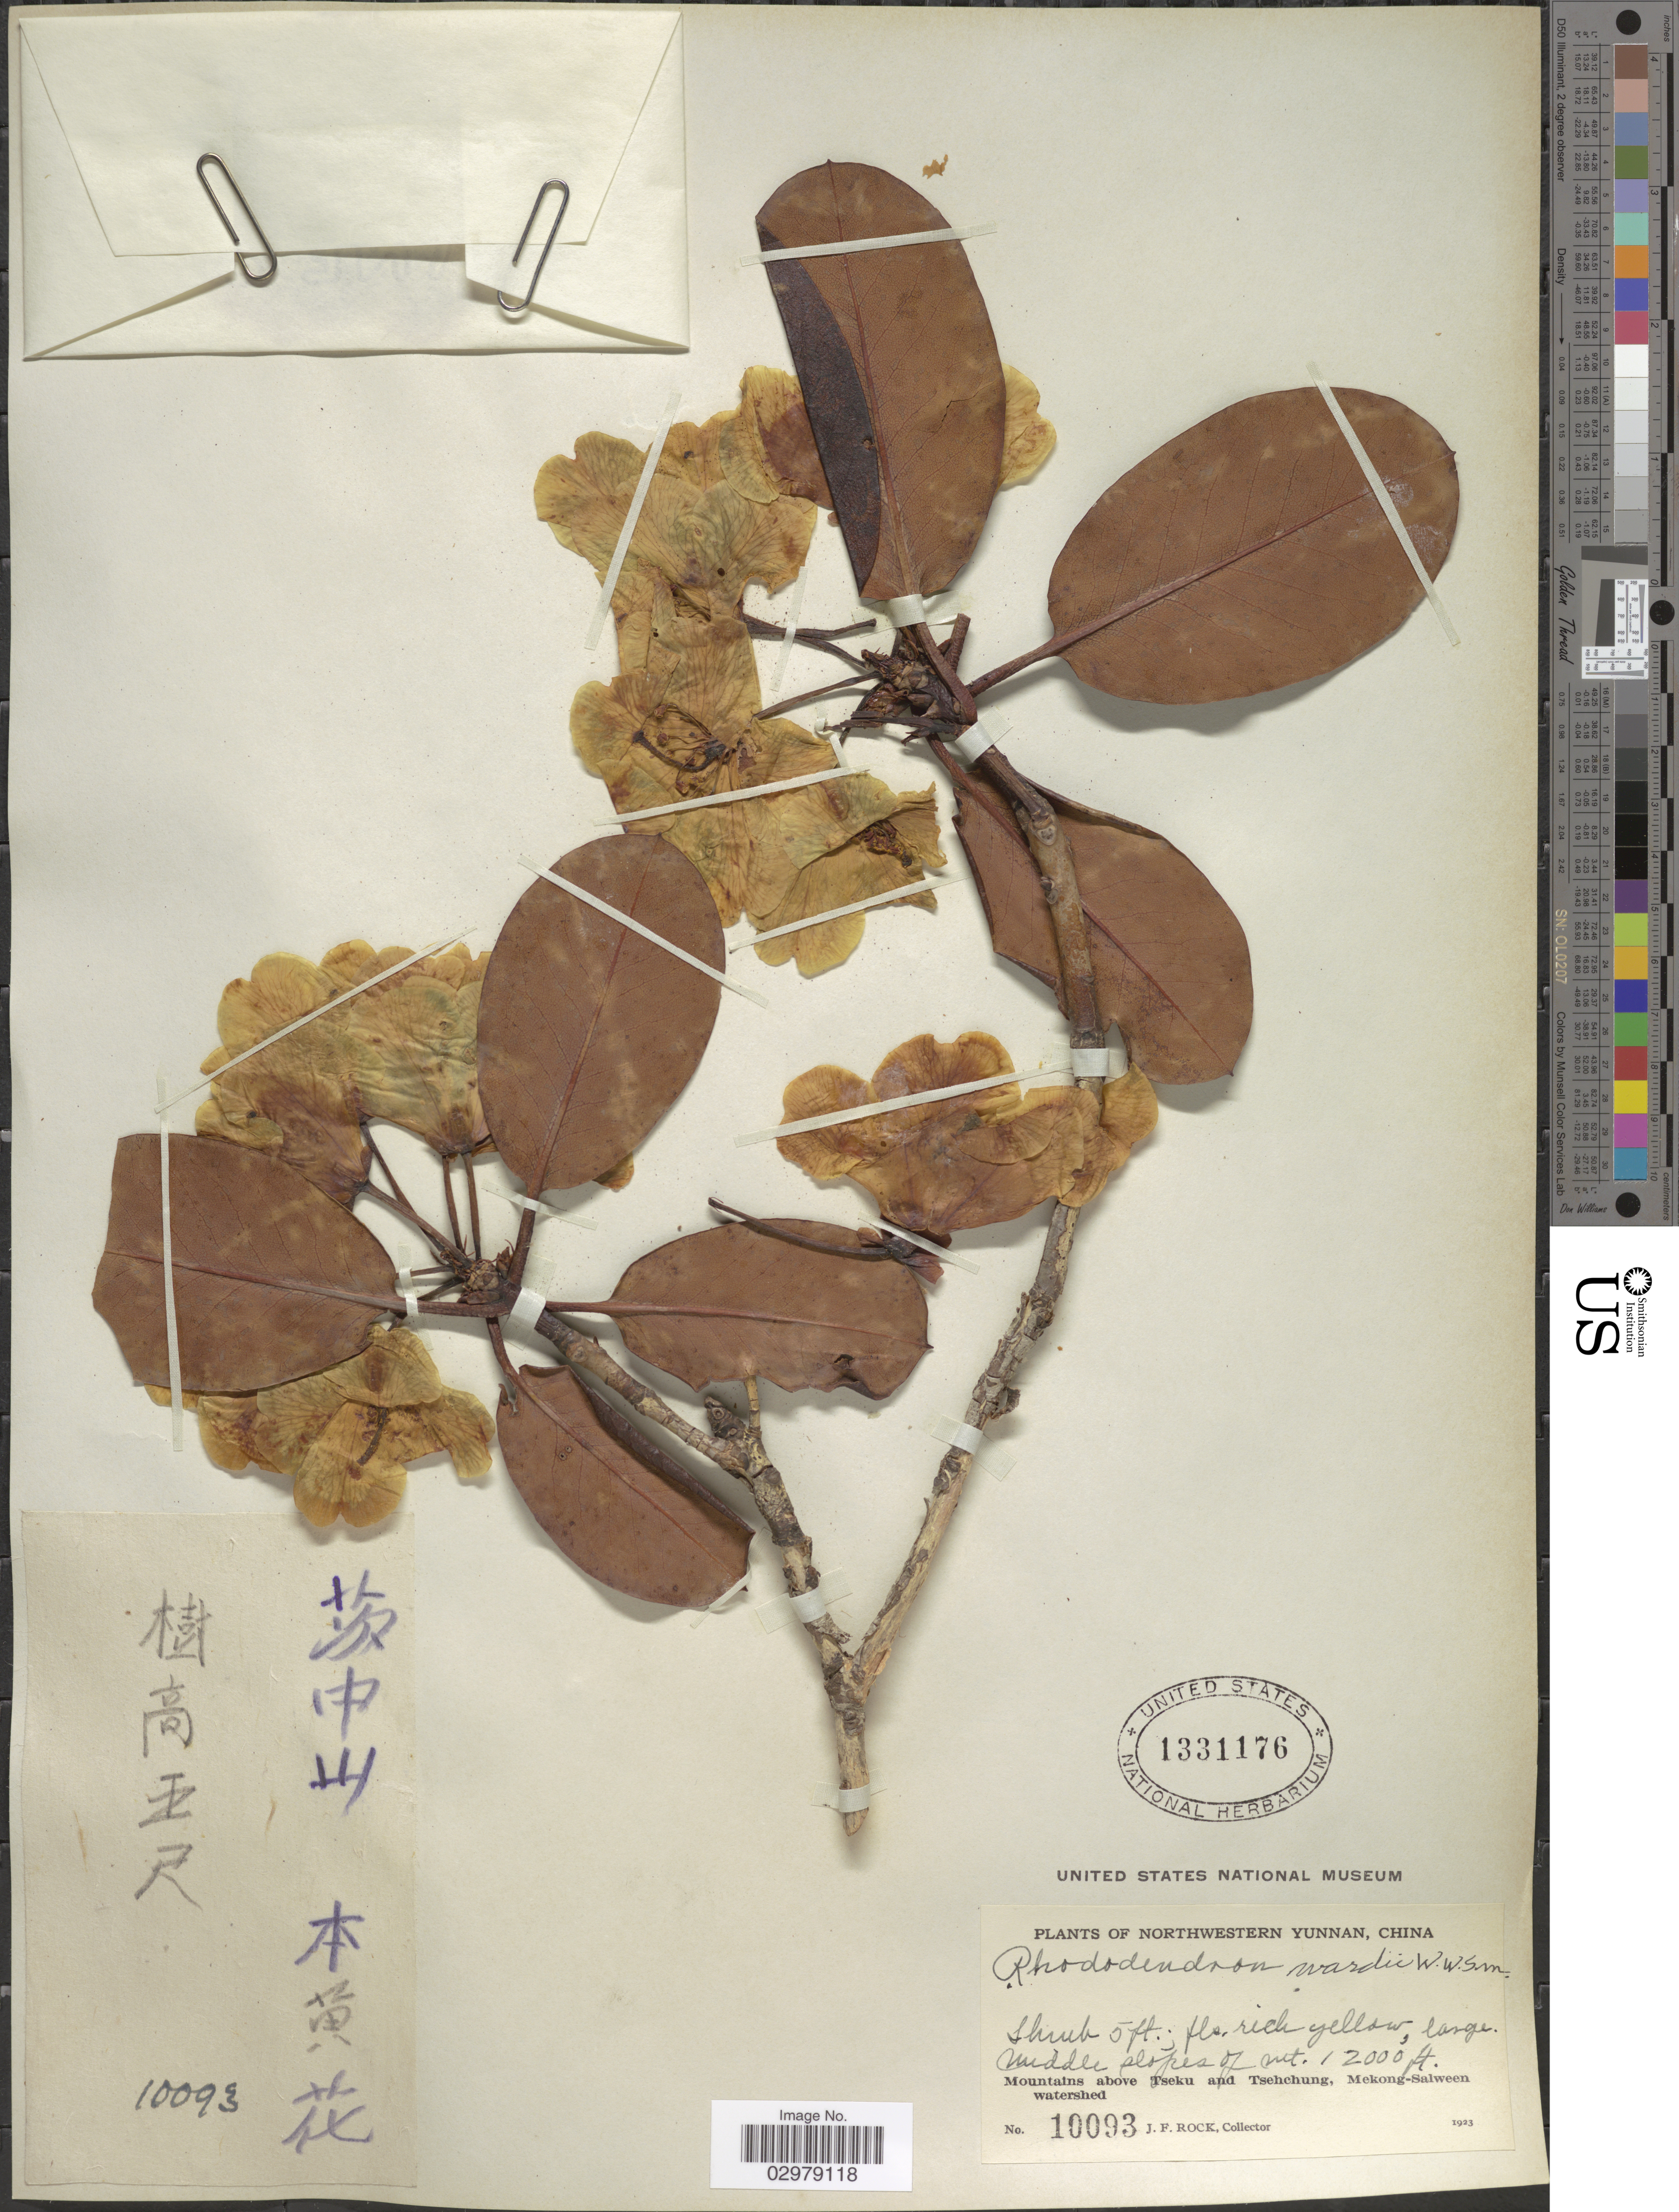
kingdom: Plantae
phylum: Tracheophyta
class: Magnoliopsida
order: Ericales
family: Ericaceae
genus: Rhododendron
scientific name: Rhododendron wardii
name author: W.W. Sm.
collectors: J. Rock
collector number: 10093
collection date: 1923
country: China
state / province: Yunnan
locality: Northwestern Yunnan. Middle slope of Mt. Mountains above Tseku and Tsehcgung, Mekong-Salween watershed.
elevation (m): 3658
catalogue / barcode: US 1331176